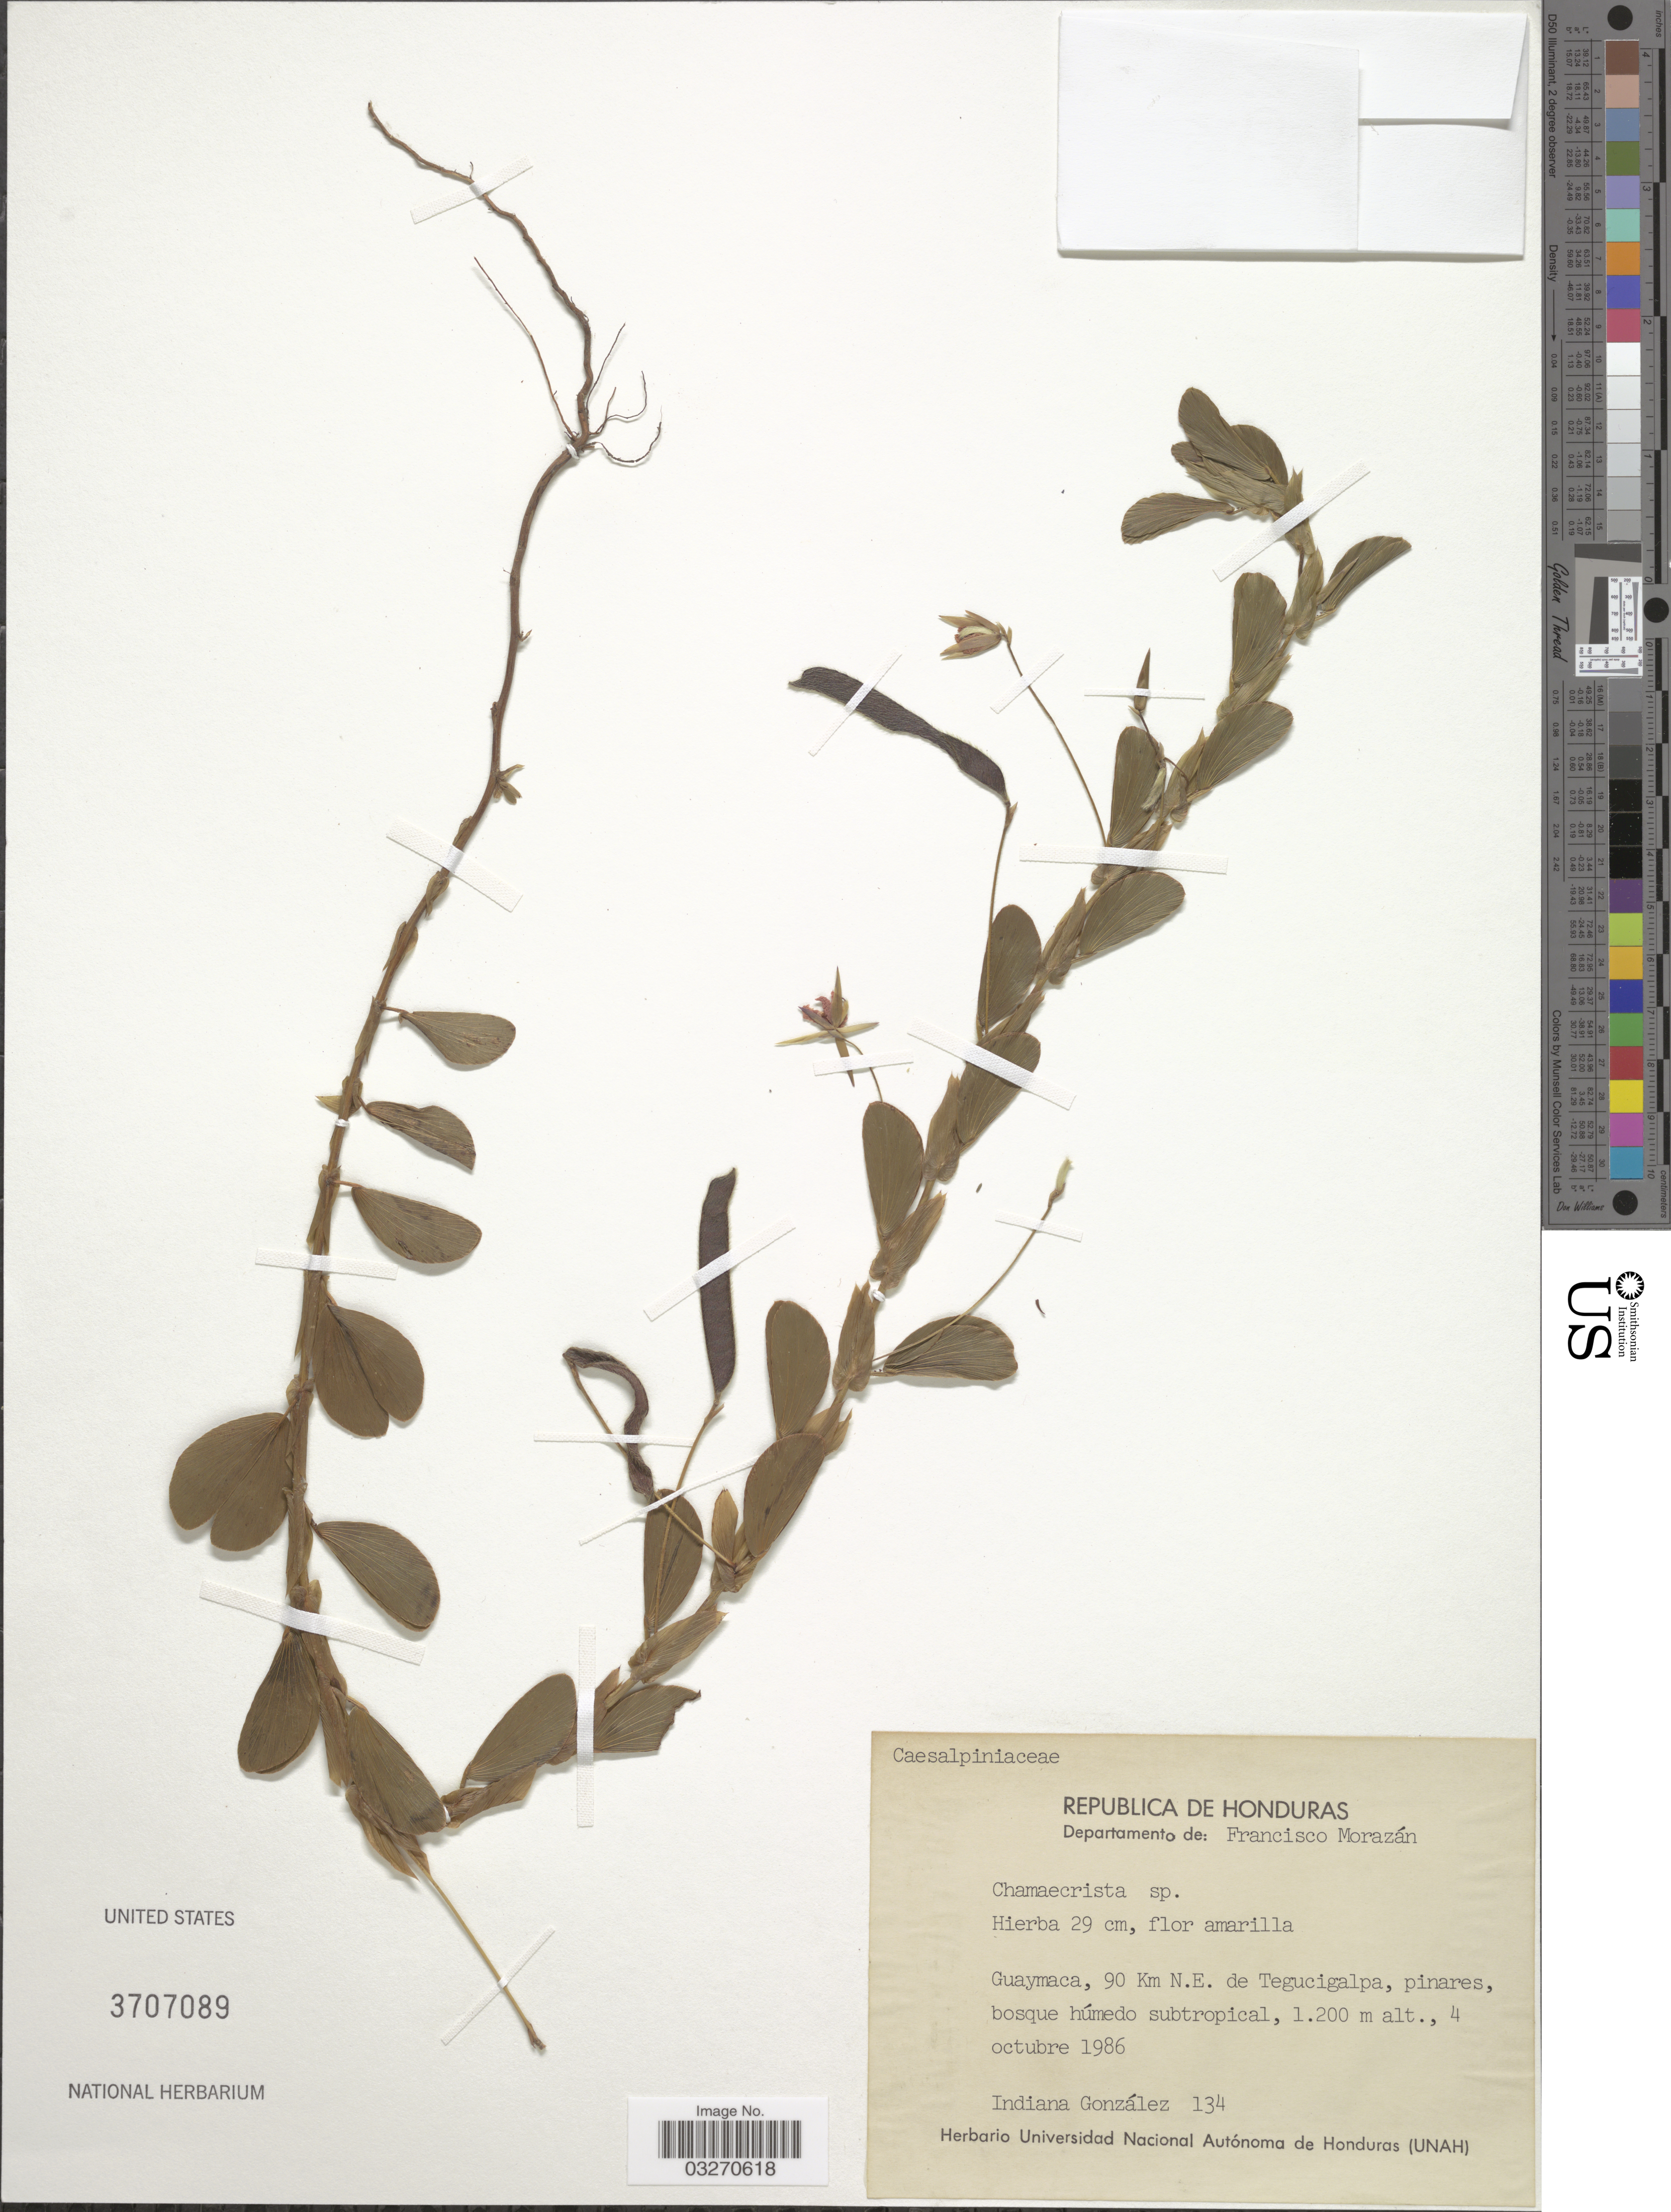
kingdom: Plantae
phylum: Tracheophyta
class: Magnoliopsida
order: Fabales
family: Fabaceae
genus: Chamaecrista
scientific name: Chamaecrista sp.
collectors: I. González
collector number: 134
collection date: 1986-10-04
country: Honduras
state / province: Fco. Morazán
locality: Departamento de: Francisco Morazán. Guaymaca, 90 Km N.E. de Tegucigalpa.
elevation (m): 1200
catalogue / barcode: US 3707089